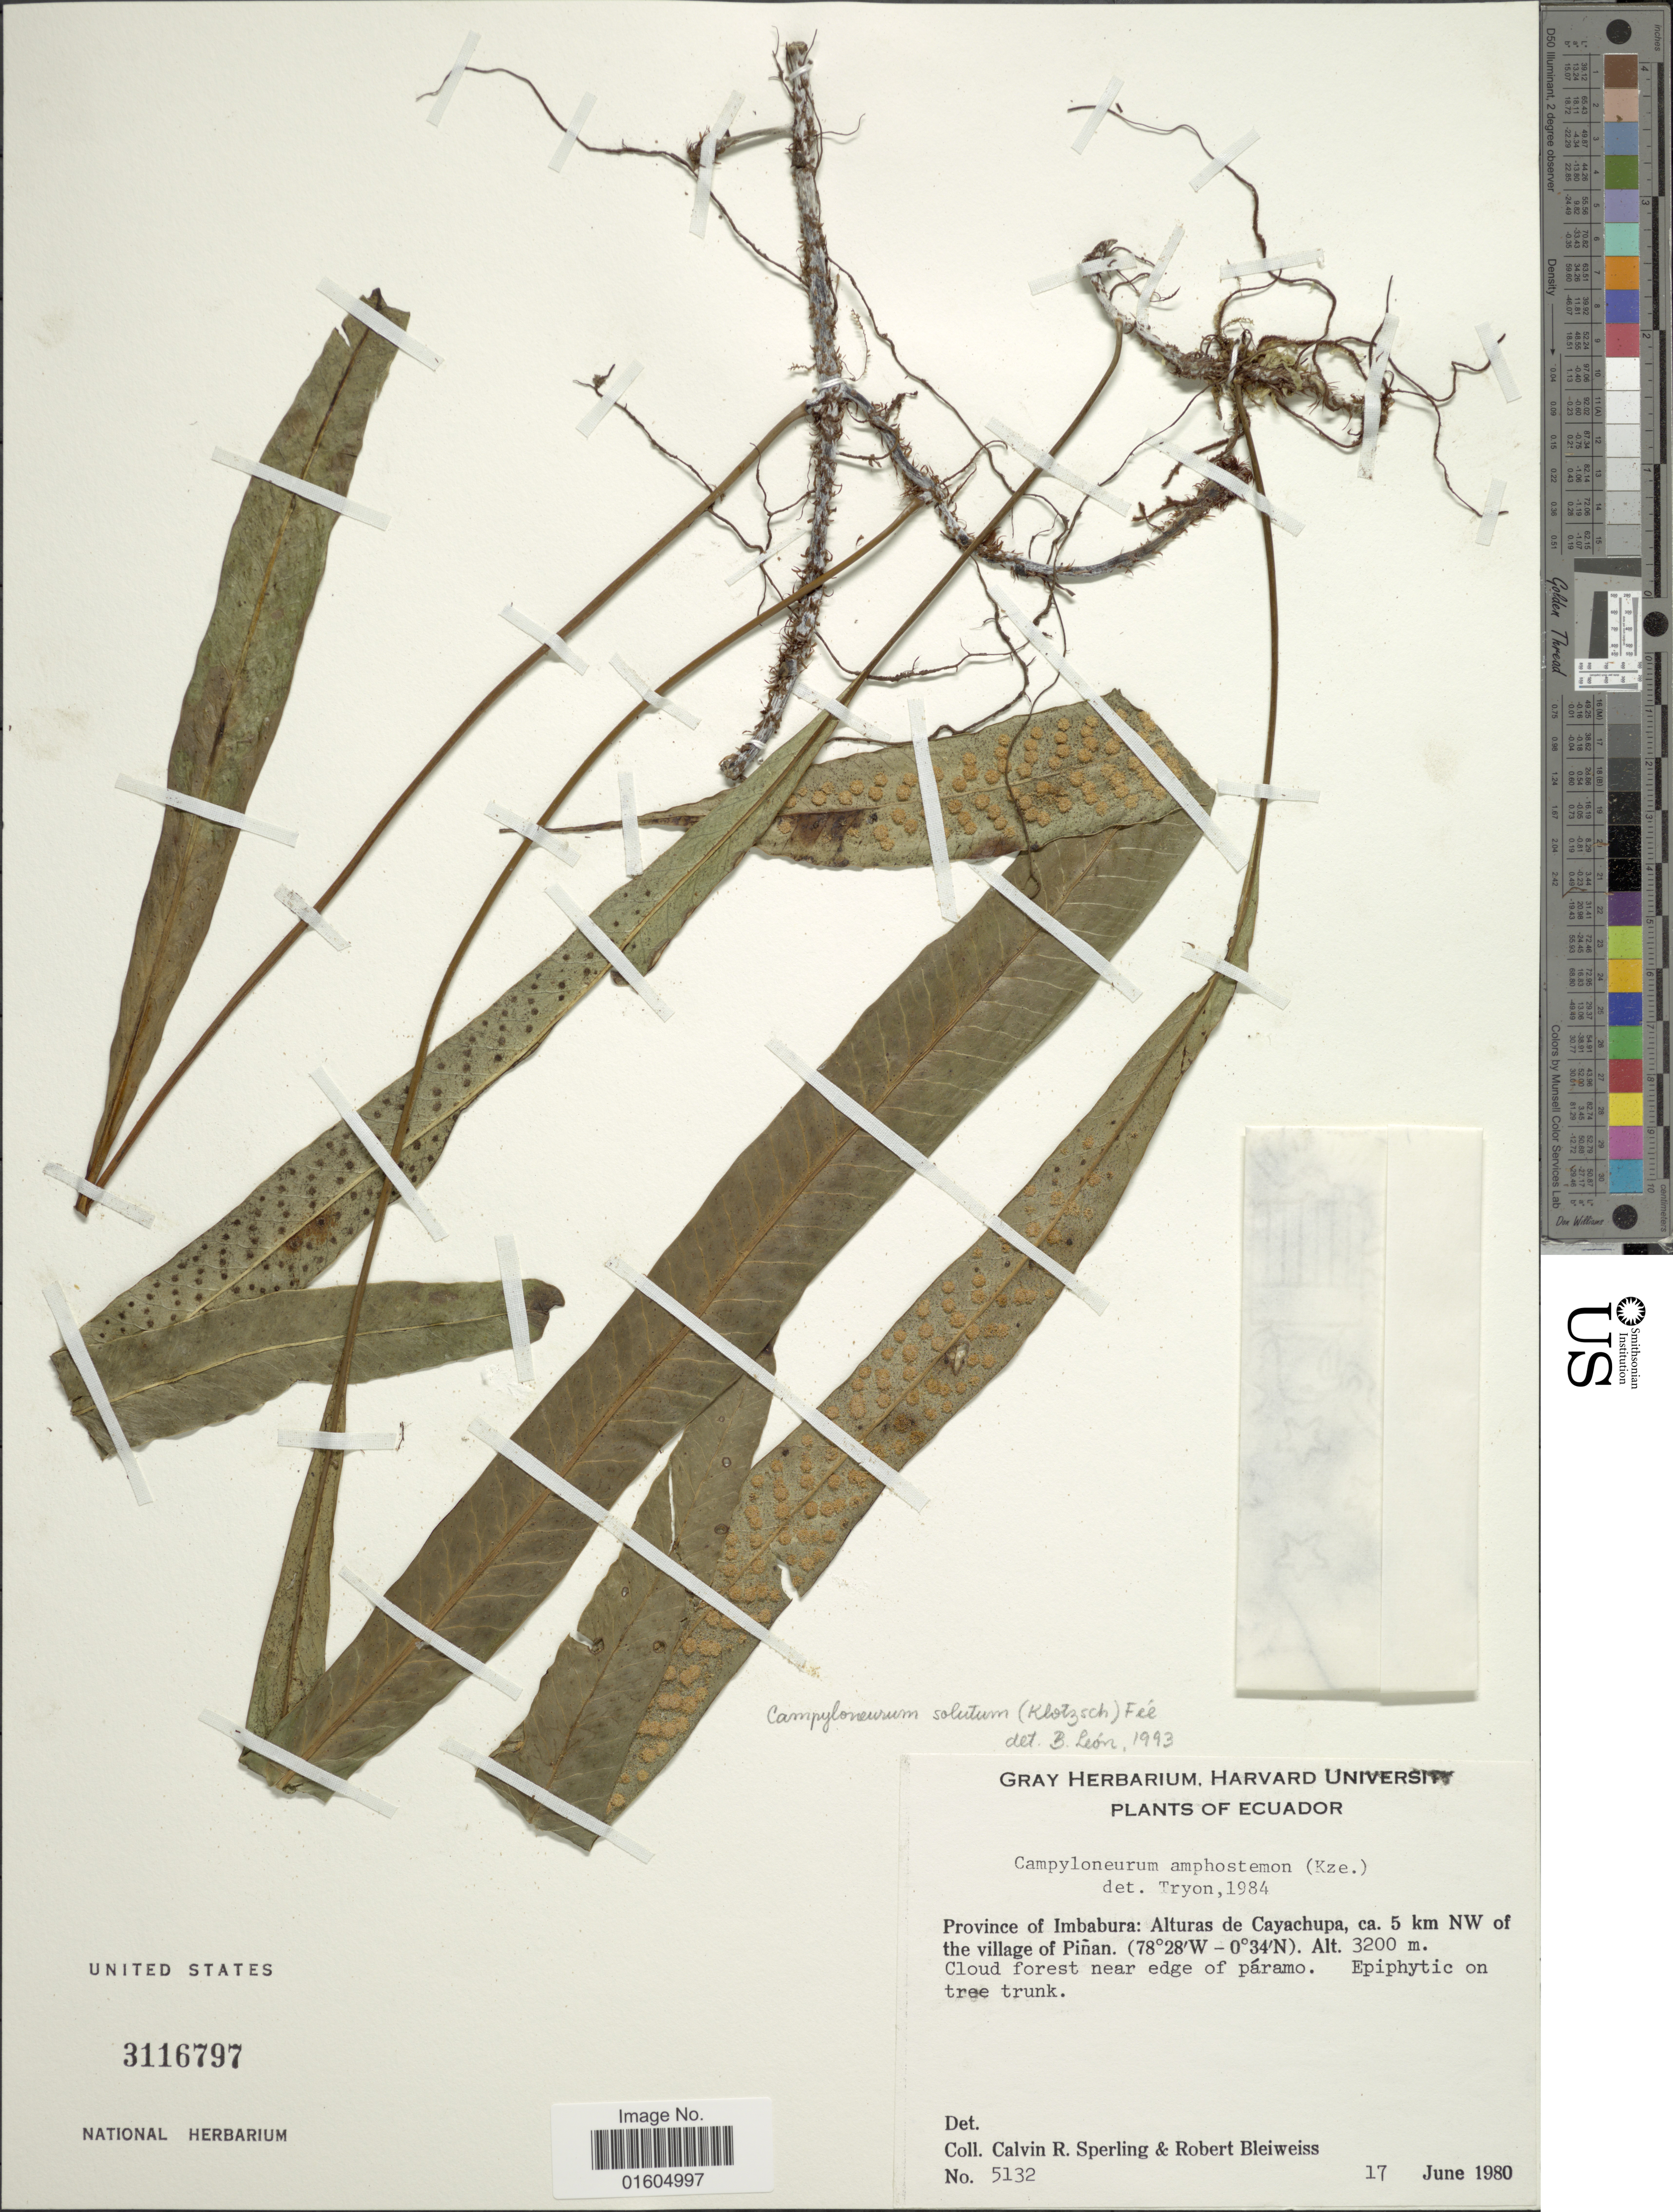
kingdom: Plantae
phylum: Tracheophyta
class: Polypodiopsida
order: Polypodiales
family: Polypodiaceae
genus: Campyloneurum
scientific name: Campyloneurum solutum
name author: (Klotzsch) Fée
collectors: C. R. Sperling & R. Bleiweiss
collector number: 5132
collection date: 1980-06-17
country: Ecuador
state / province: Imbabura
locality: Ecuador. Province of Imbabura: Alturas de Cayachupa, ca. 5 km NW of the village of Pinan. Cloud forest near edge of paramo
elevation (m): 3200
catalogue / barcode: US 3116797